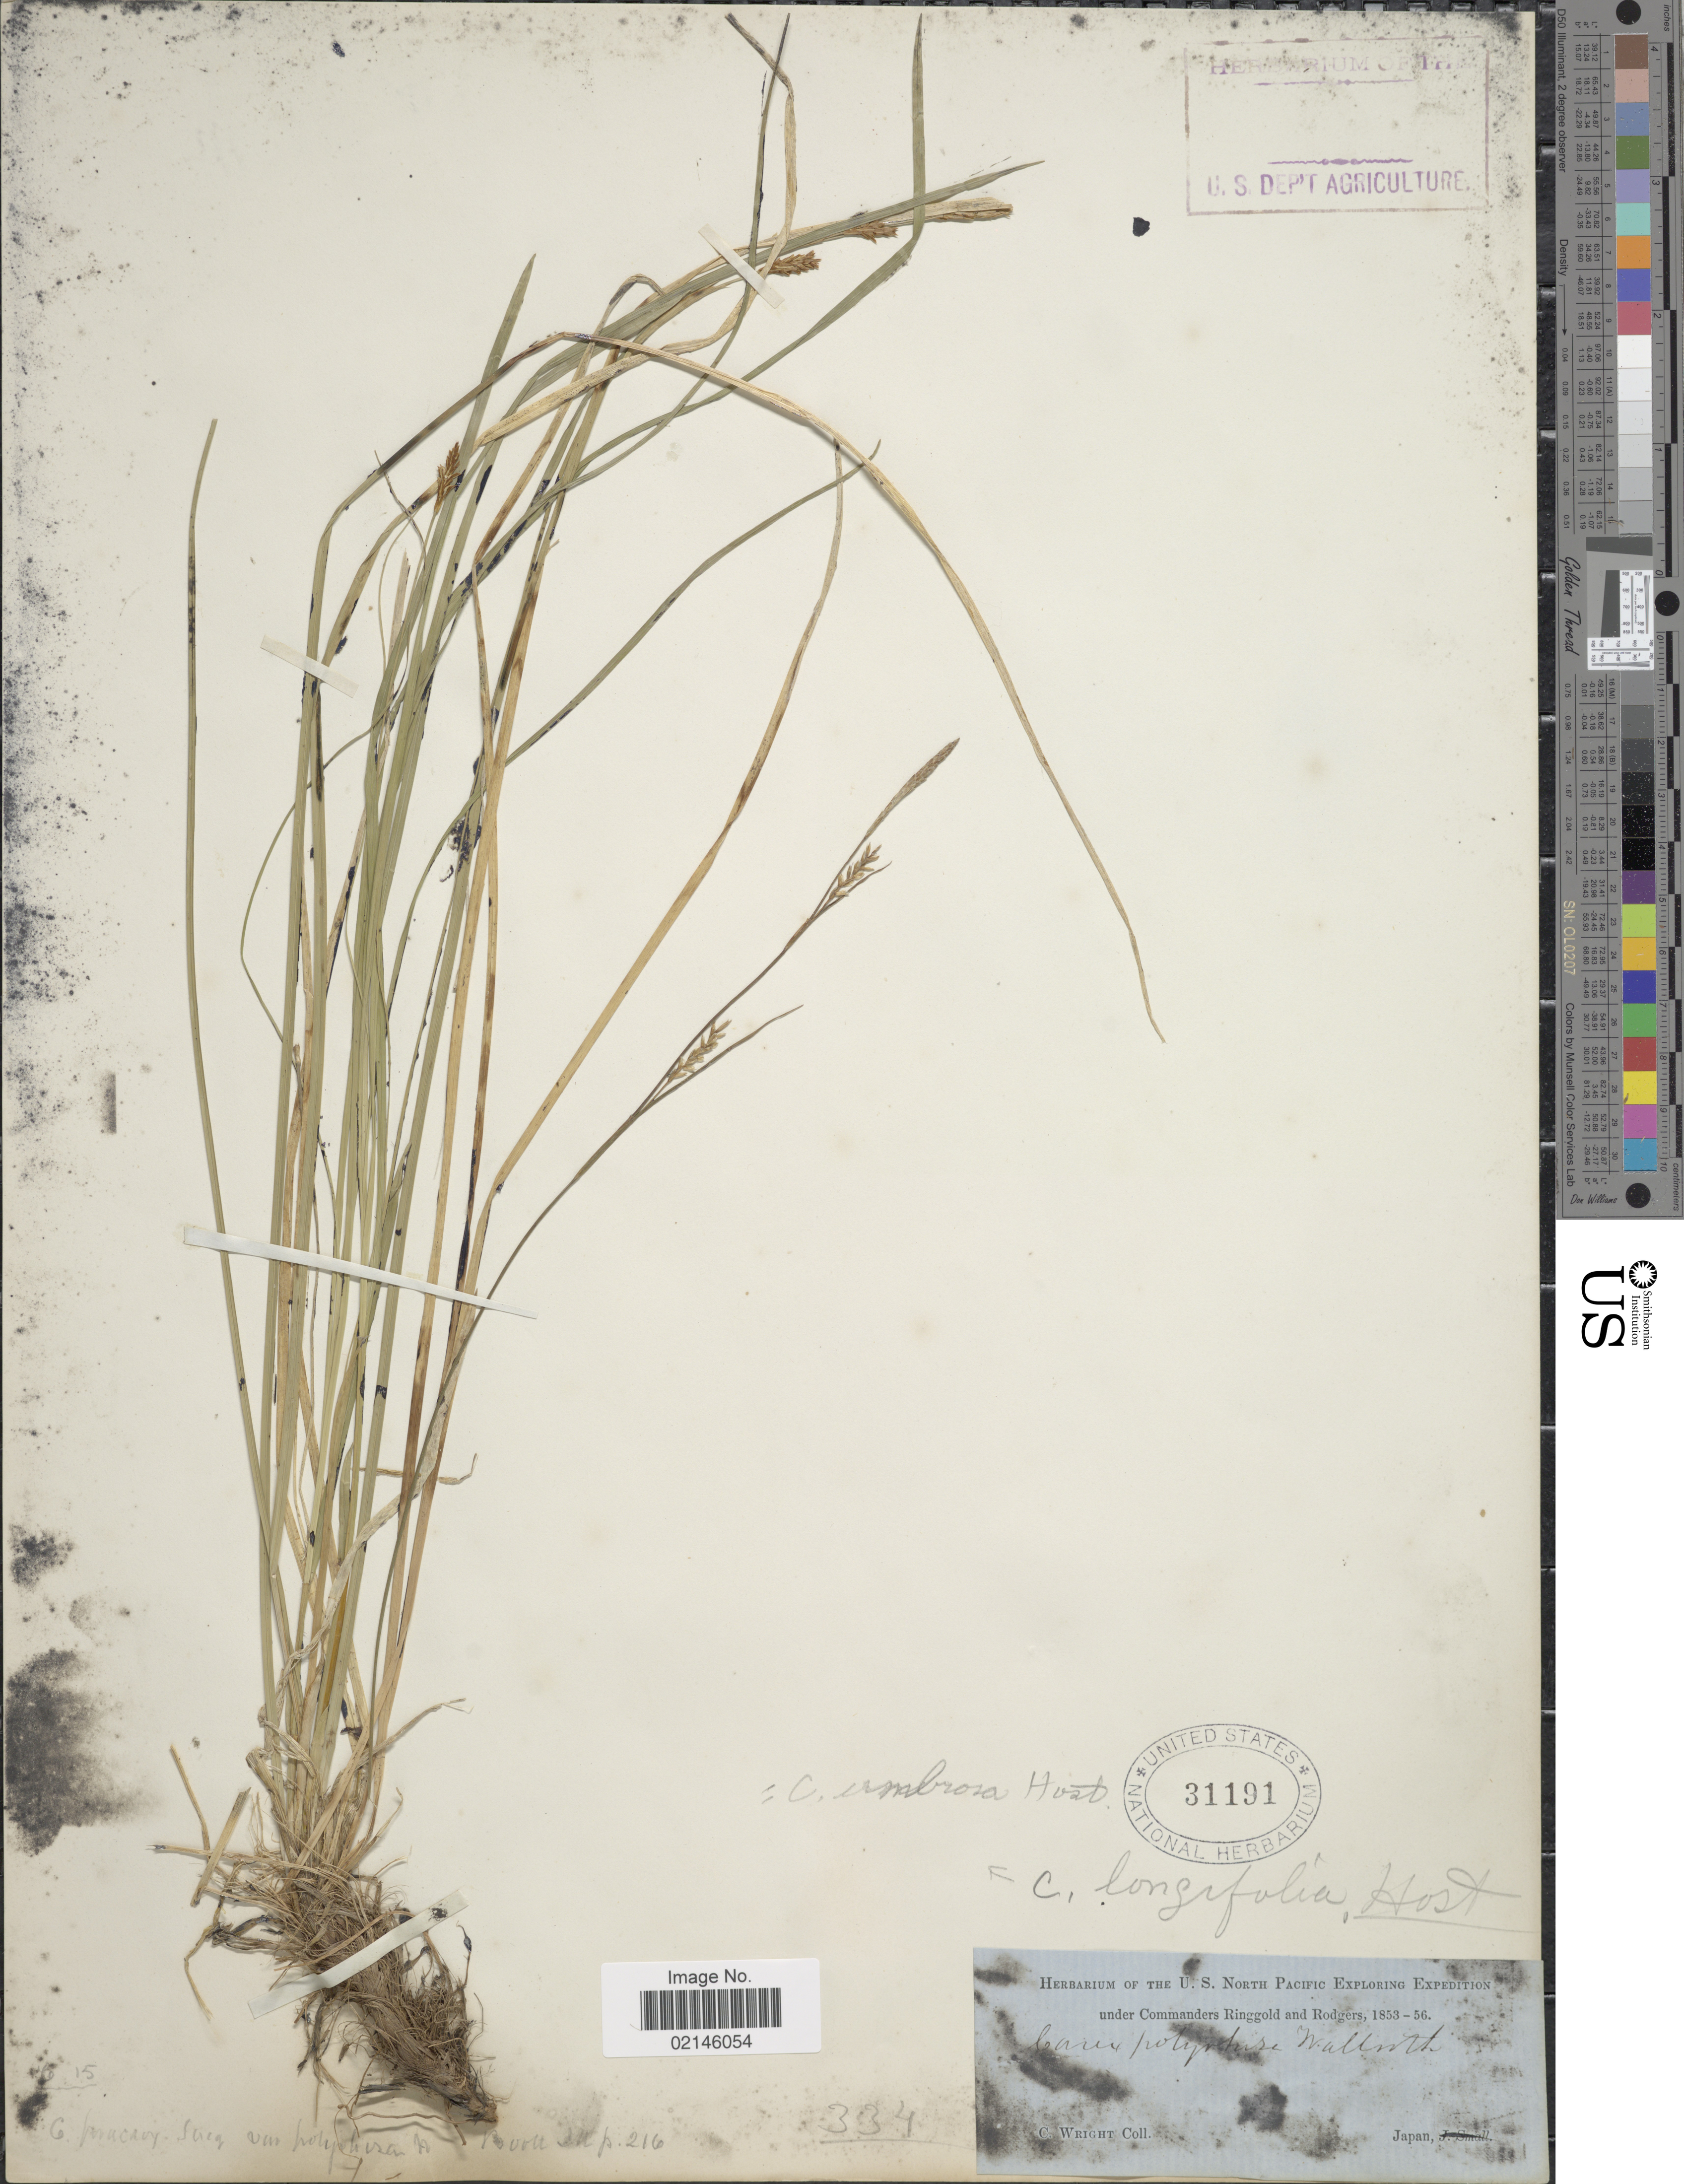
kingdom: Plantae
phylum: Tracheophyta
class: Liliopsida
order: Poales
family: Cyperaceae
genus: Carex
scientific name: Carex umbrosa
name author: Host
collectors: C. Wright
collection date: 1853/1856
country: Japan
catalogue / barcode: US 31191